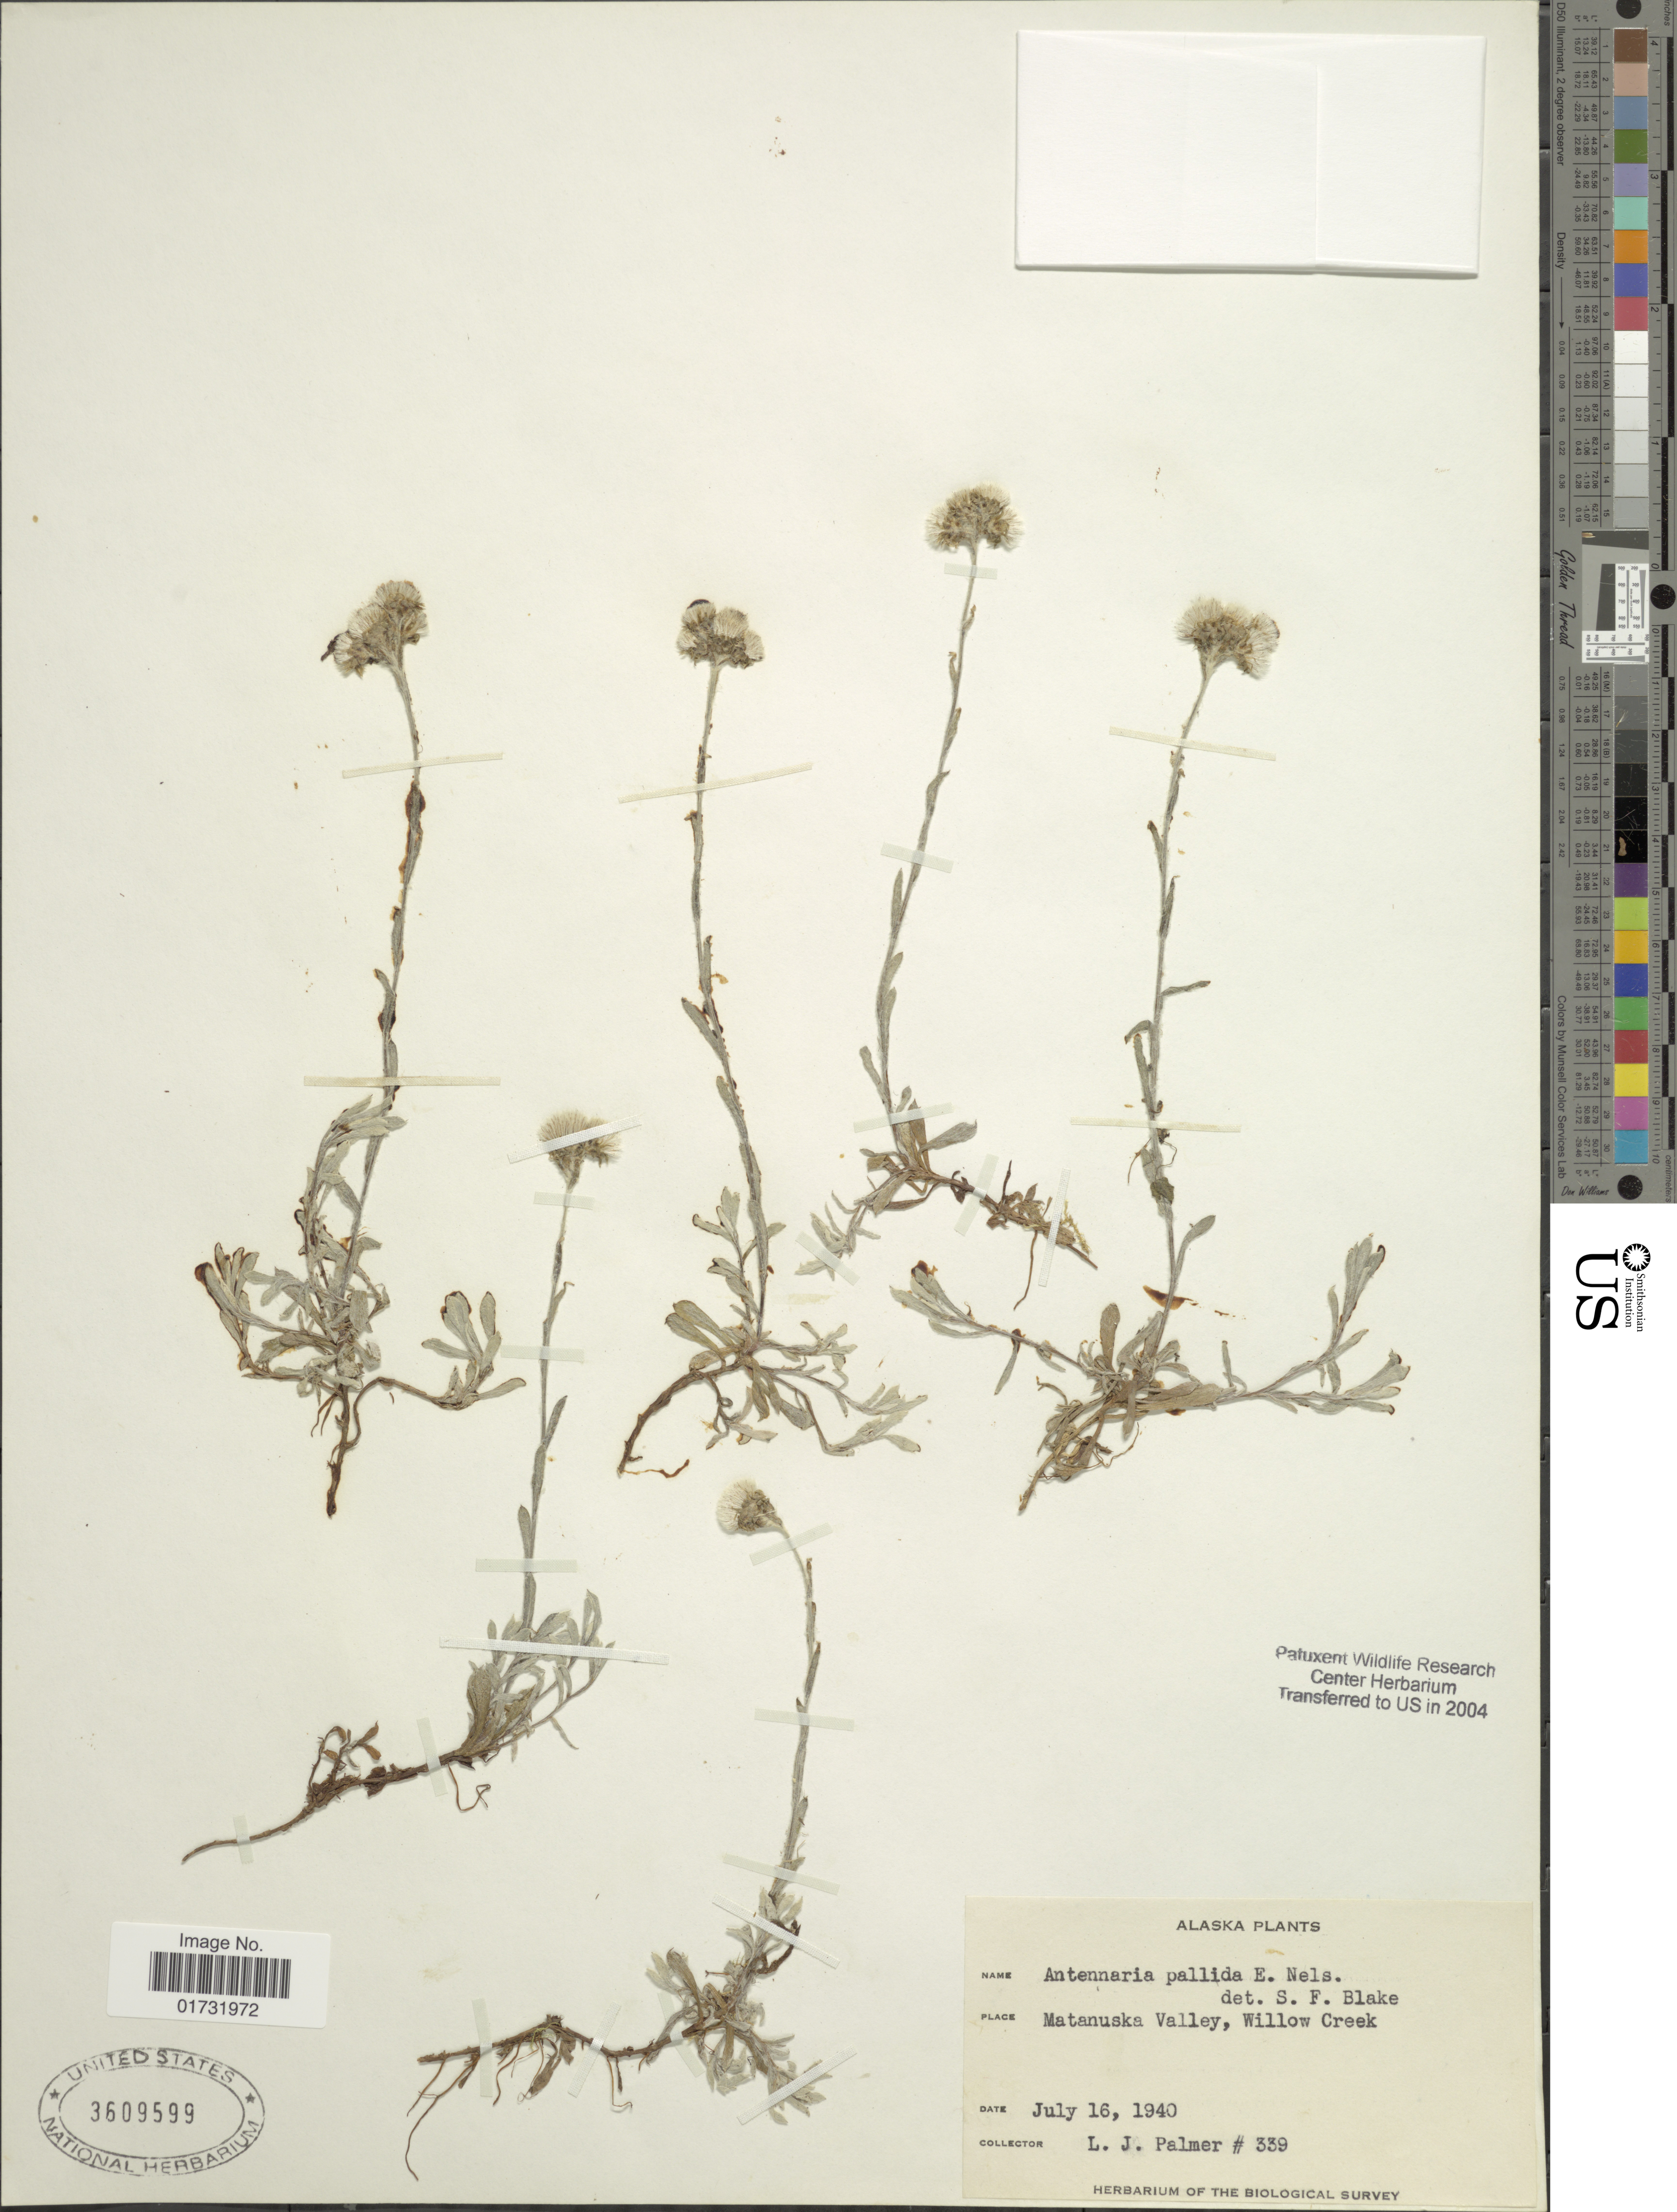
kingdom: Plantae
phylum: Tracheophyta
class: Magnoliopsida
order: Asterales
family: Asteraceae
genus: Antennaria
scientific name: Antennaria pallida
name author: E.E. Nelson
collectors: L. J. Palmer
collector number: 339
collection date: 1940-06-16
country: United States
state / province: Alaska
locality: Matanuska Valley, Willow Creek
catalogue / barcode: US 3609599